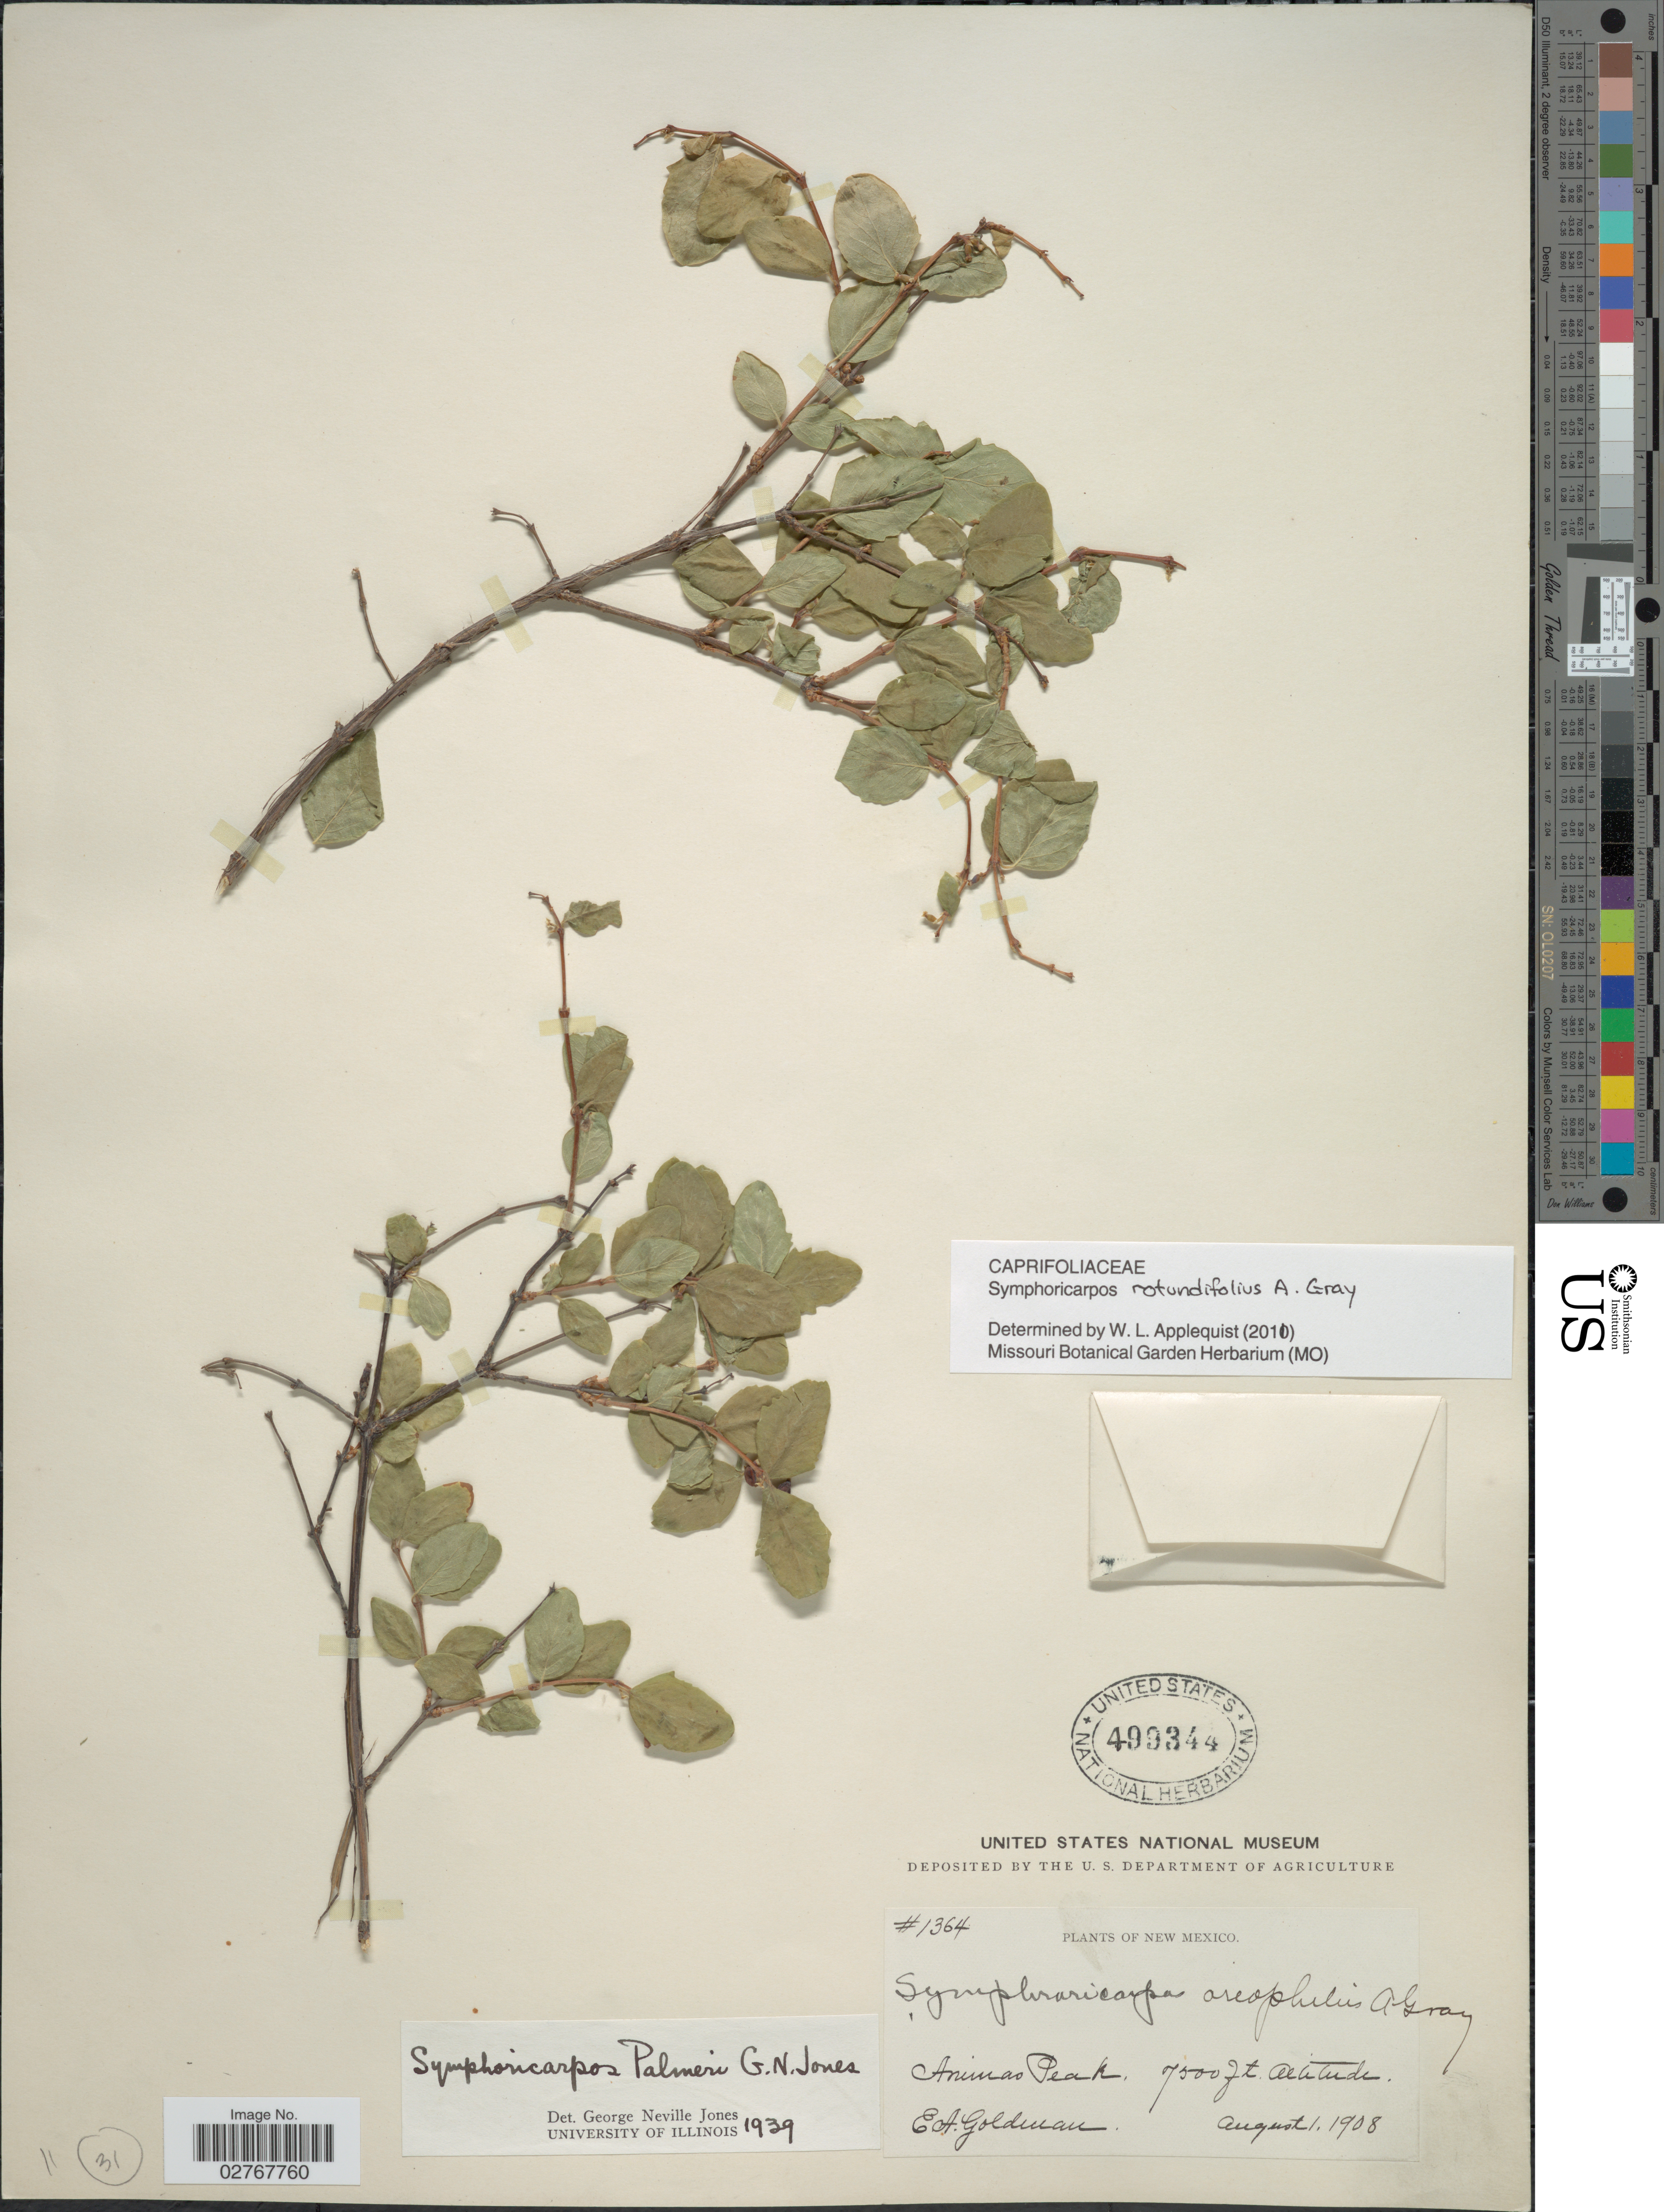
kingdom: Plantae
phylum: Tracheophyta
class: Magnoliopsida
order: Dipsacales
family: Caprifoliaceae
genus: Symphoricarpos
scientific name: Symphoricarpos rotundifolius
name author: A. Gray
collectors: E. A. Goldman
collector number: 1364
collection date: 1908-08-01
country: United States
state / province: New Mexico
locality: Animas Peak.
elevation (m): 2286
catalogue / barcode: US 499344